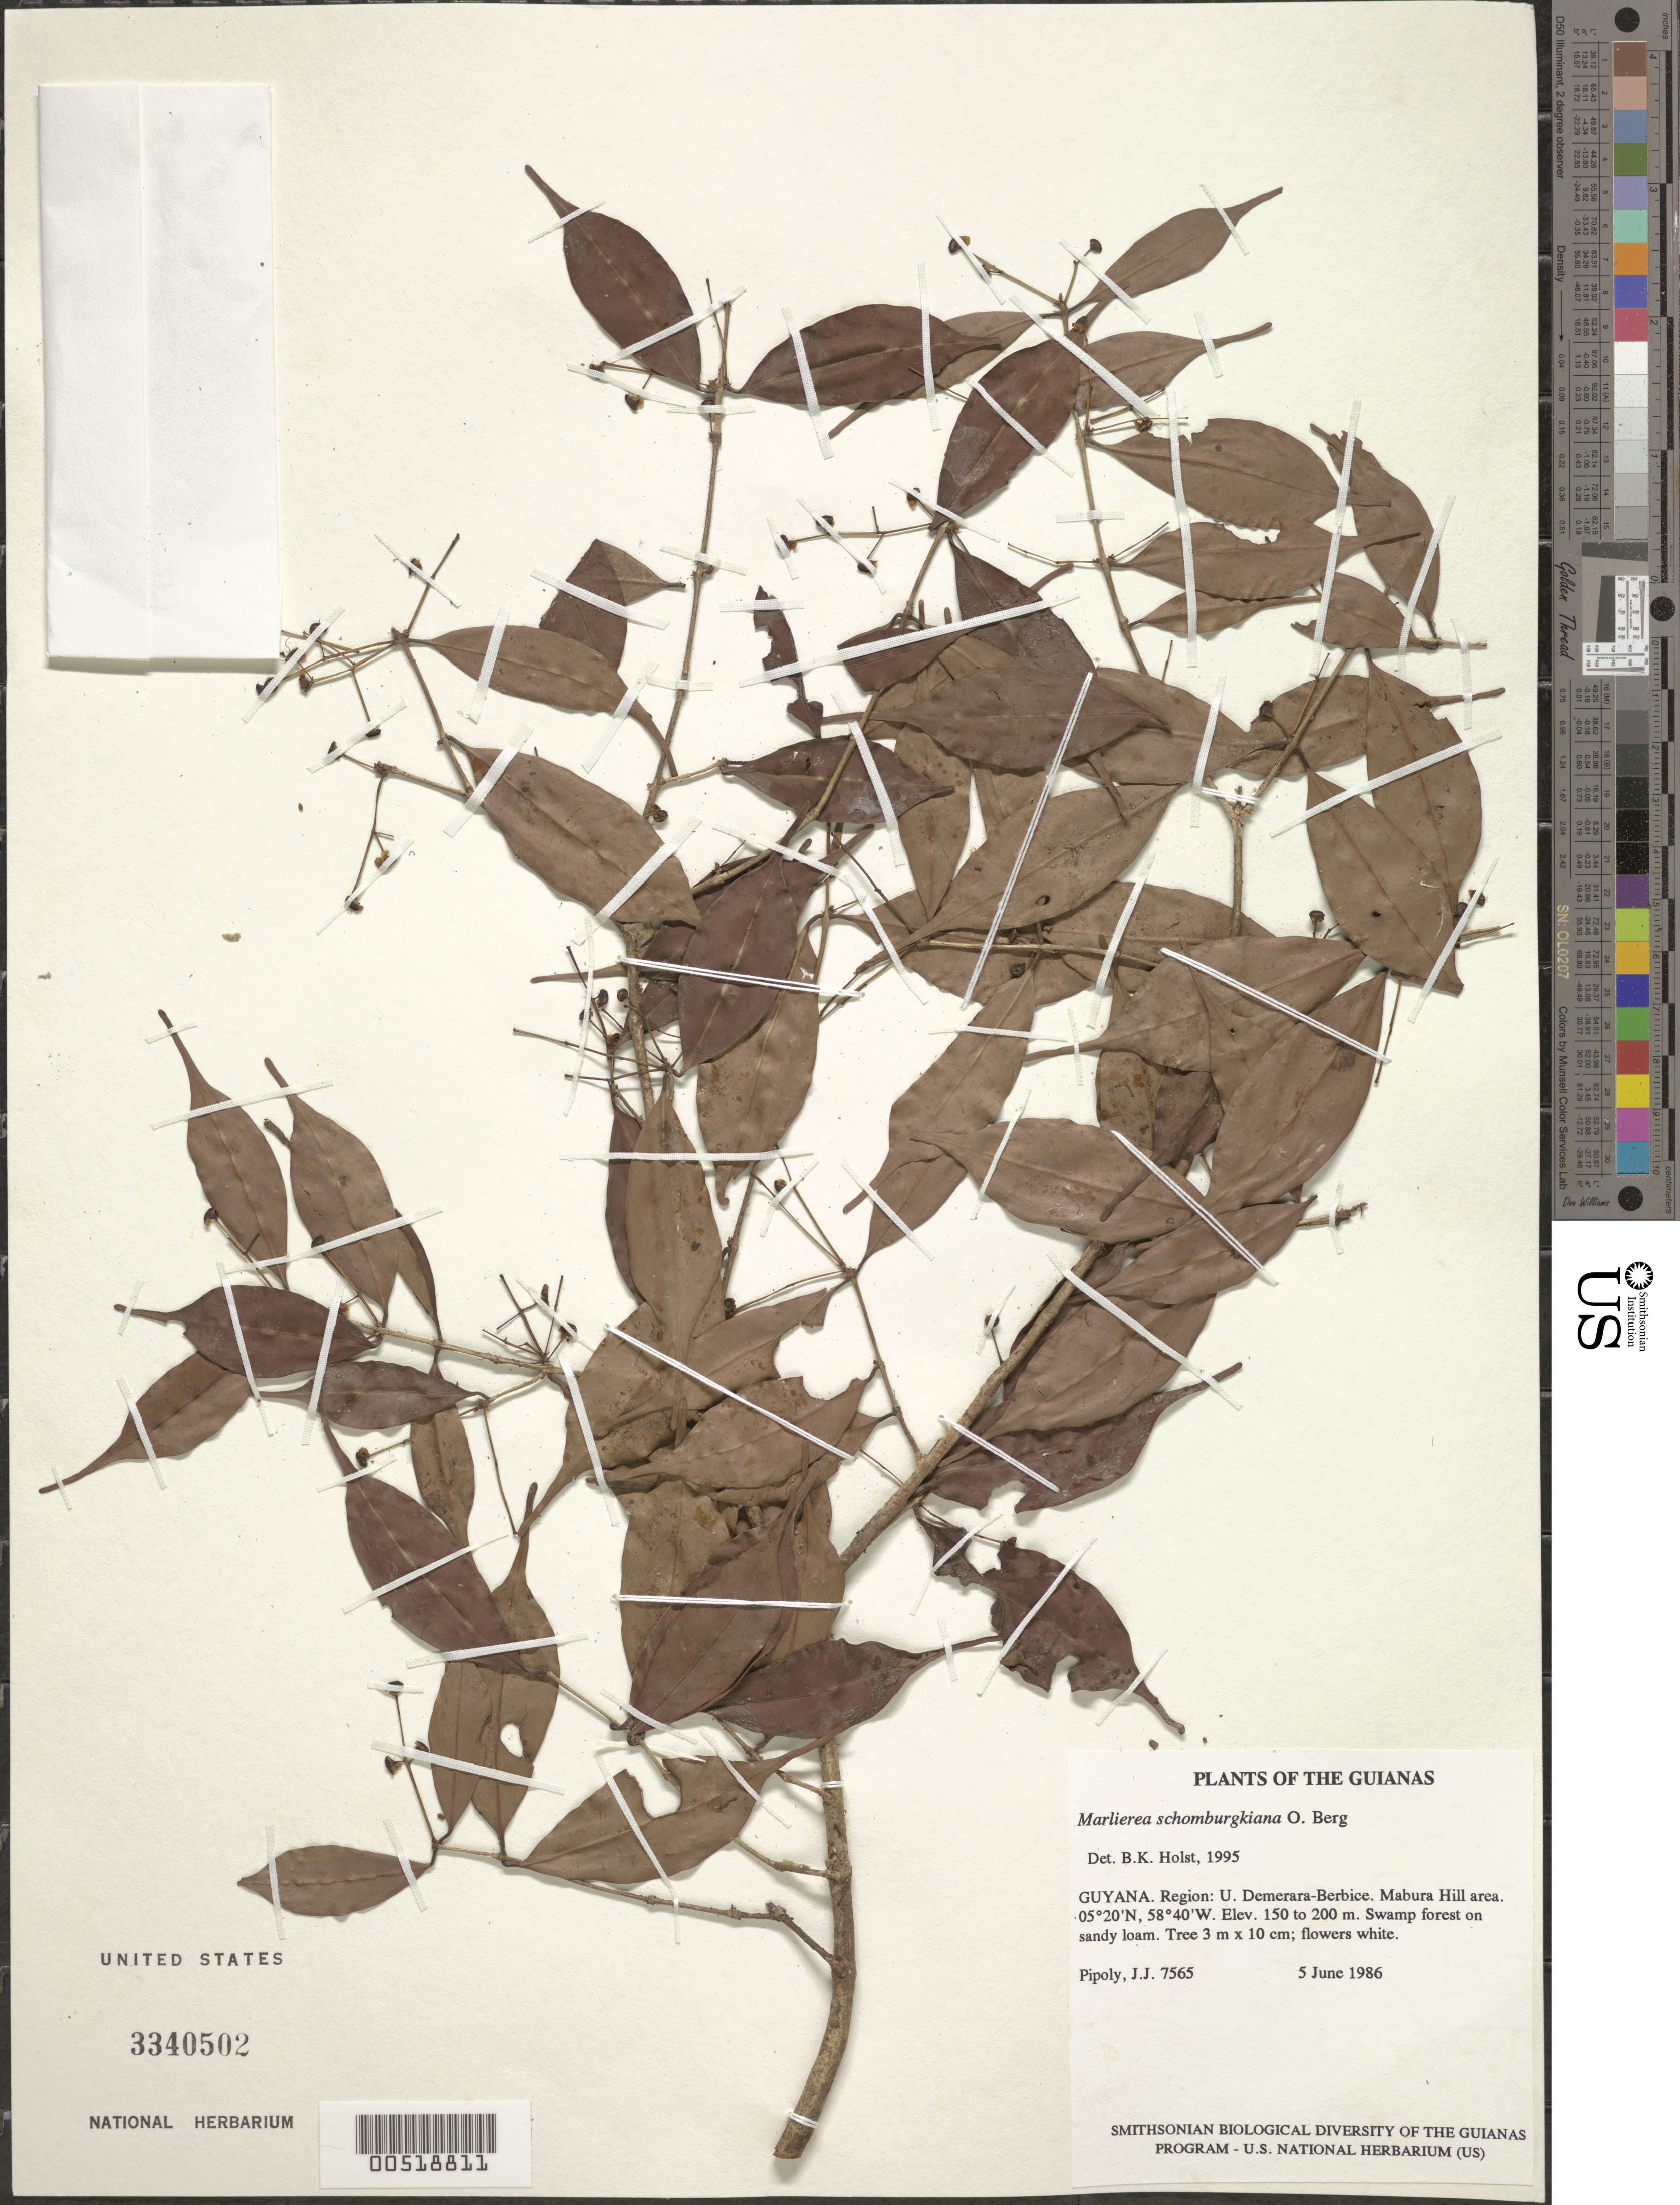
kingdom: Plantae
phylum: Tracheophyta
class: Magnoliopsida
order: Myrtales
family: Myrtaceae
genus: Myrcia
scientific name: Myrcia neoschomburgkiana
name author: E. Lucas & C.E. Wilson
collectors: J. J. Pipoly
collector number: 7565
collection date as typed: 5 June 1986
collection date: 1986-06-05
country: Guyana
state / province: U. Demerara-Berbice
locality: Mabura Hill area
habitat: Swamp forest on sandy loam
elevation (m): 150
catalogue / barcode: US 3340502